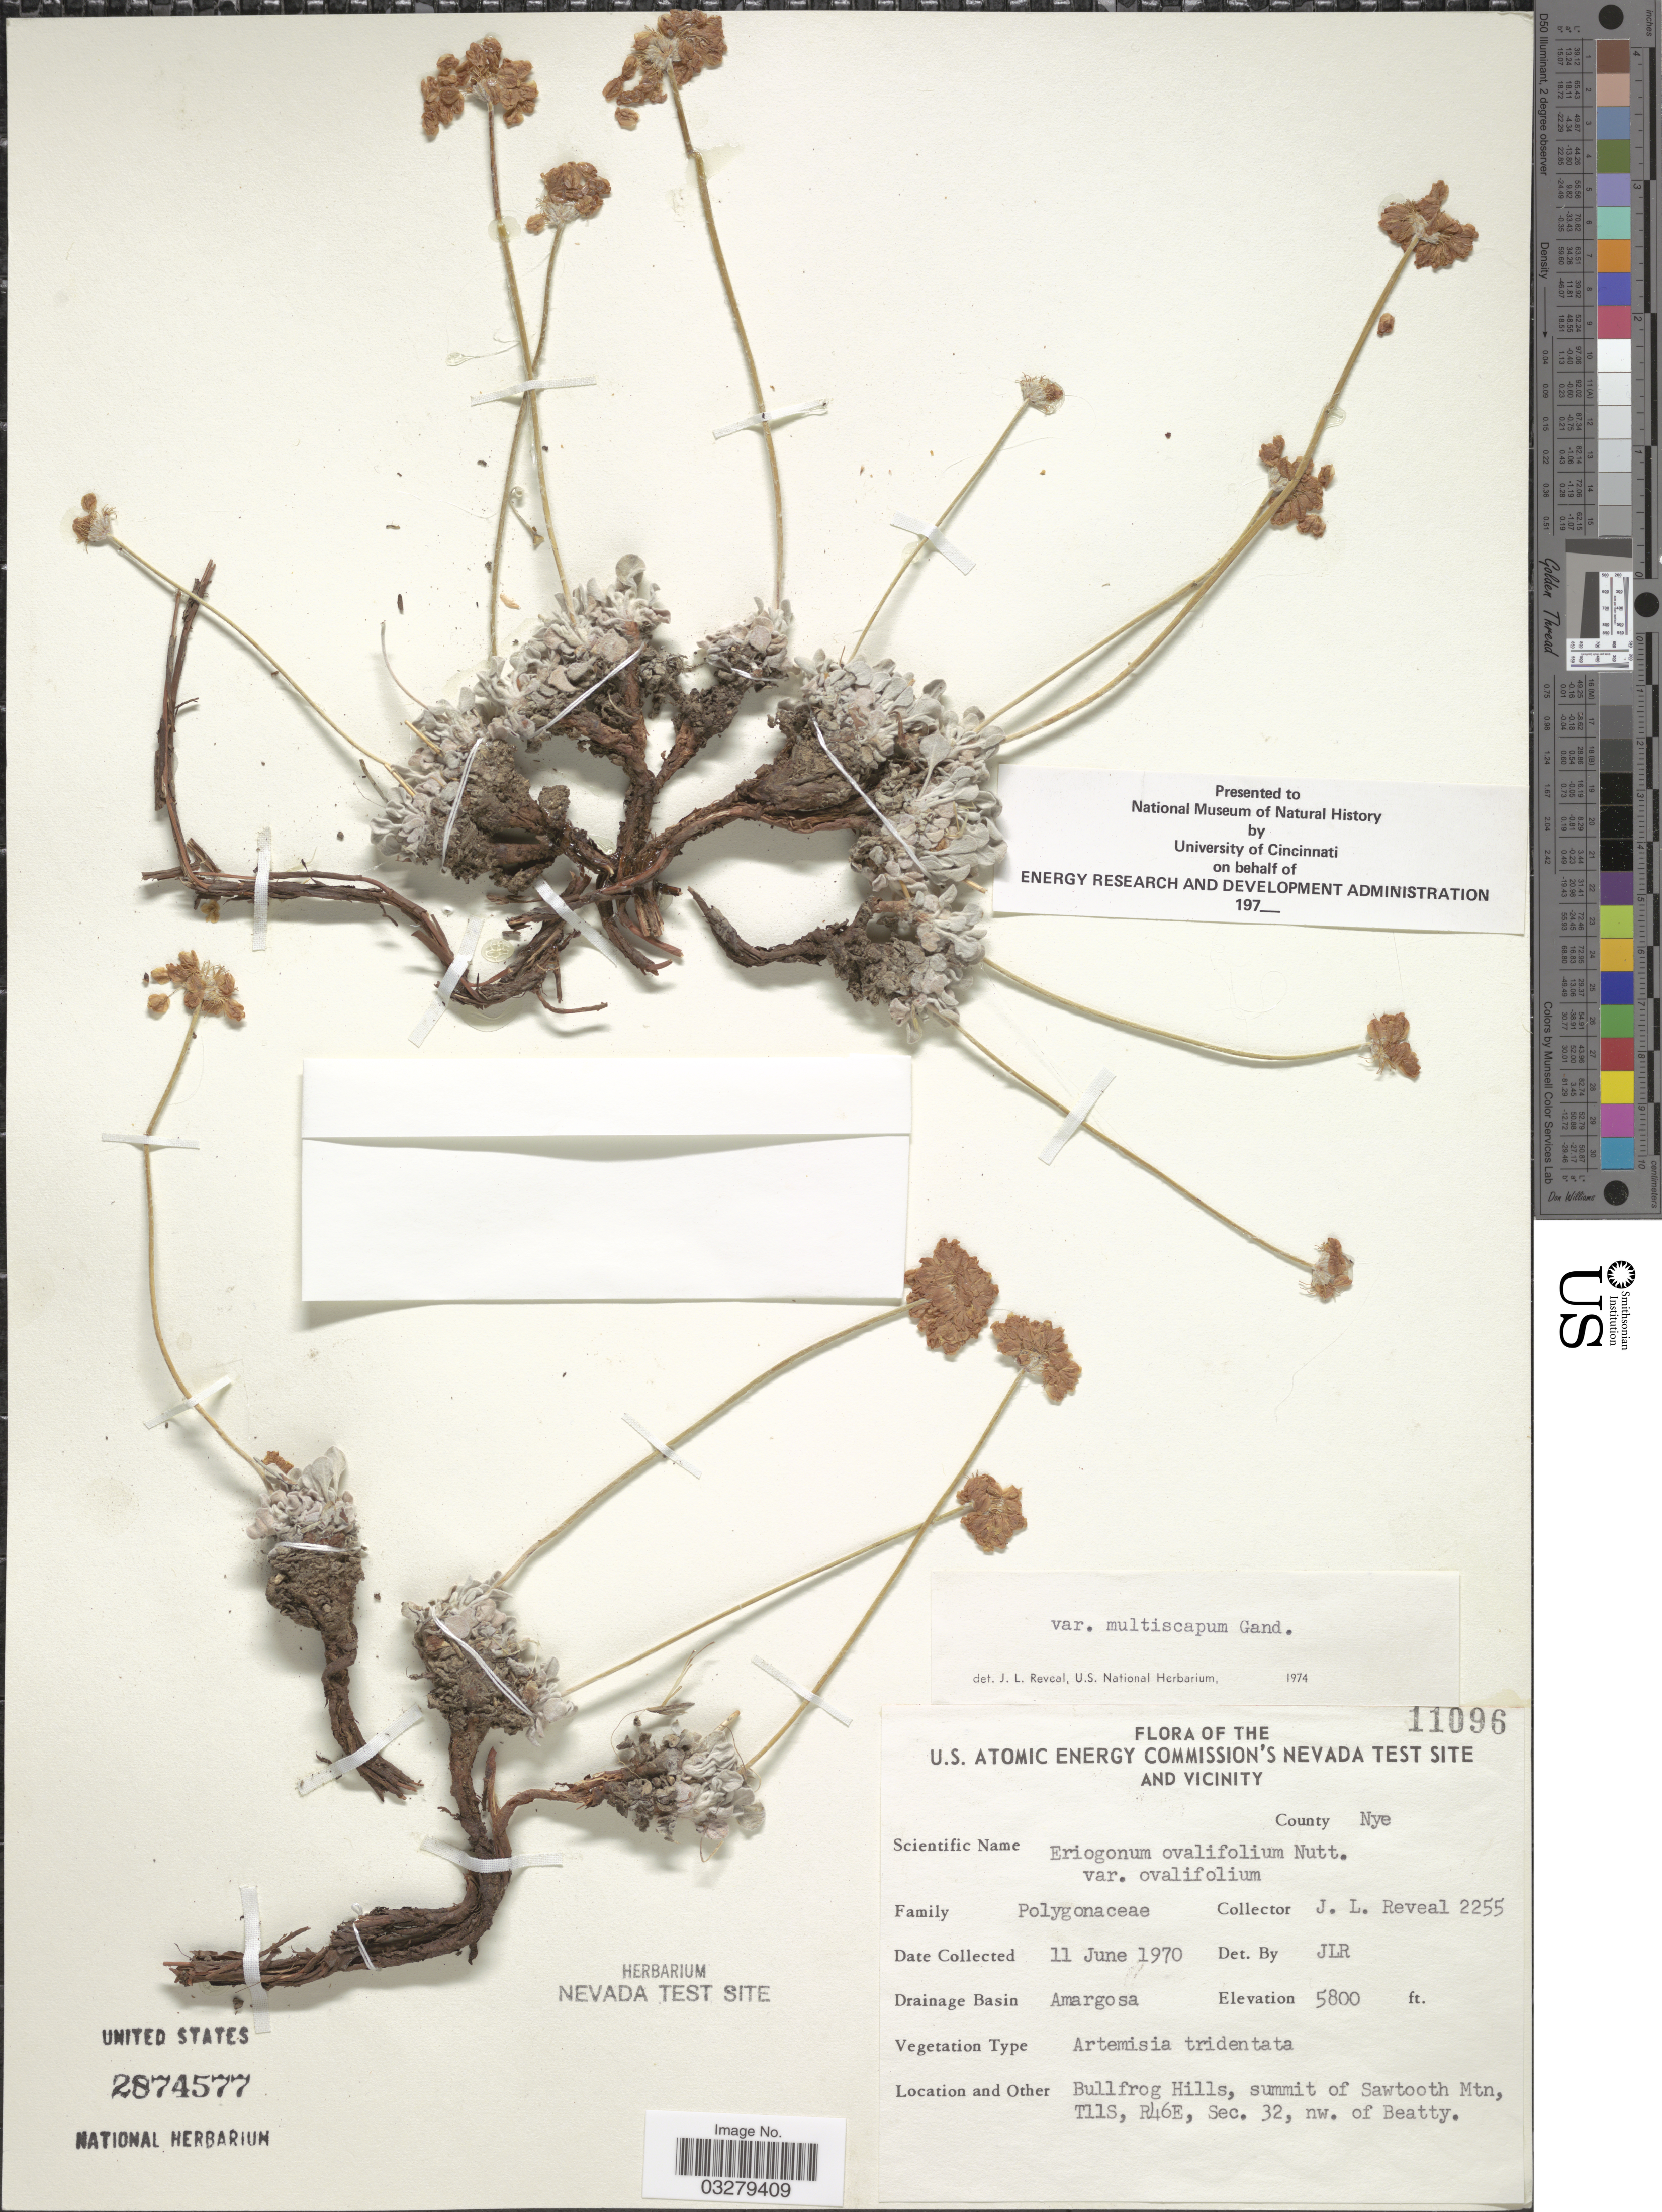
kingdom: Plantae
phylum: Tracheophyta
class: Magnoliopsida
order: Caryophyllales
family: Polygonaceae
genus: Eriogonum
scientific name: Eriogonum ovalifolium var. multiscapum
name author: Gand.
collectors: J. L. Reveal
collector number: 2255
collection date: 1970-06-11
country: United States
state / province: Nevada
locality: U.S. Atomic Energy Commission's Nevada Test Site and vicinity, County Nye, Drainage Basin Amargosa, Bullfrog Hills, summit of Sawtooth Mtn, T11S, R46E, Sec.32, nw. of Beatty.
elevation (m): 1768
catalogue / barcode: US 2874577